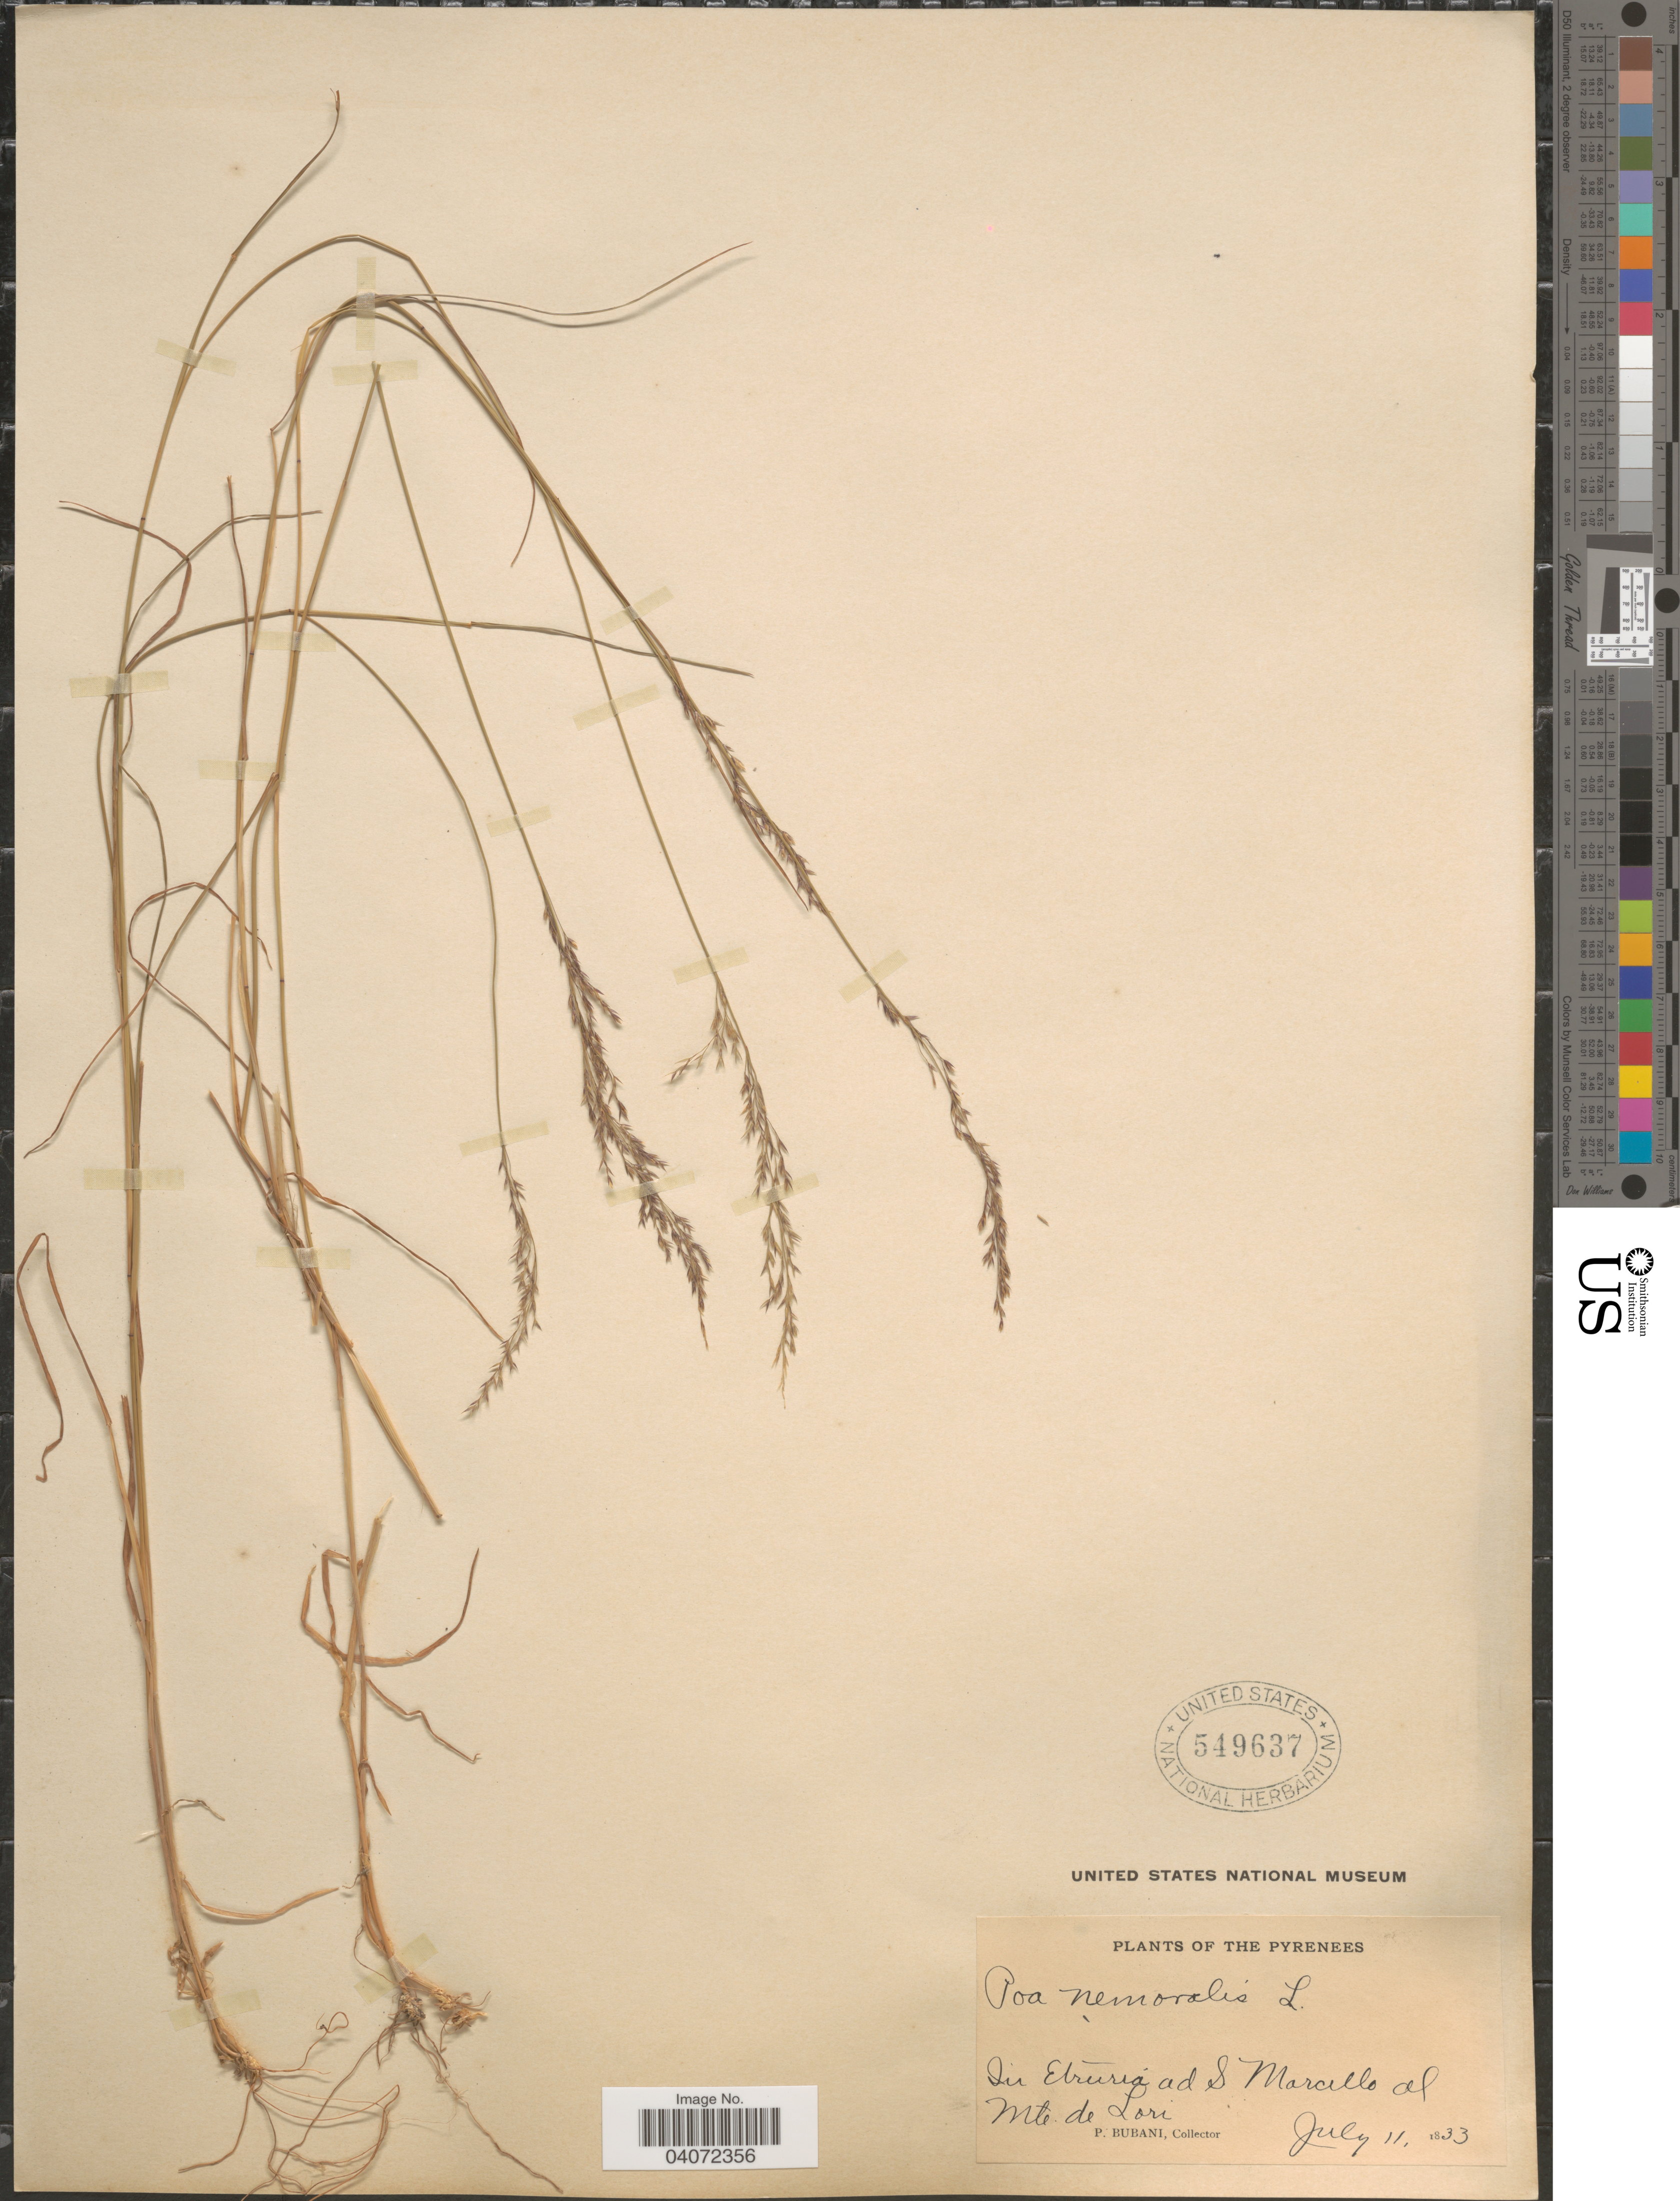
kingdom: Plantae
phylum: Tracheophyta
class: Liliopsida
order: Poales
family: Poaceae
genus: Poa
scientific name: Poa nemoralis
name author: L.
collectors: P. Bubani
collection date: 1833-07-11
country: Italy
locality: The Pyrenees. In Etruria ad S. Marcello al Mte. de Lori.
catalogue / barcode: US 549637